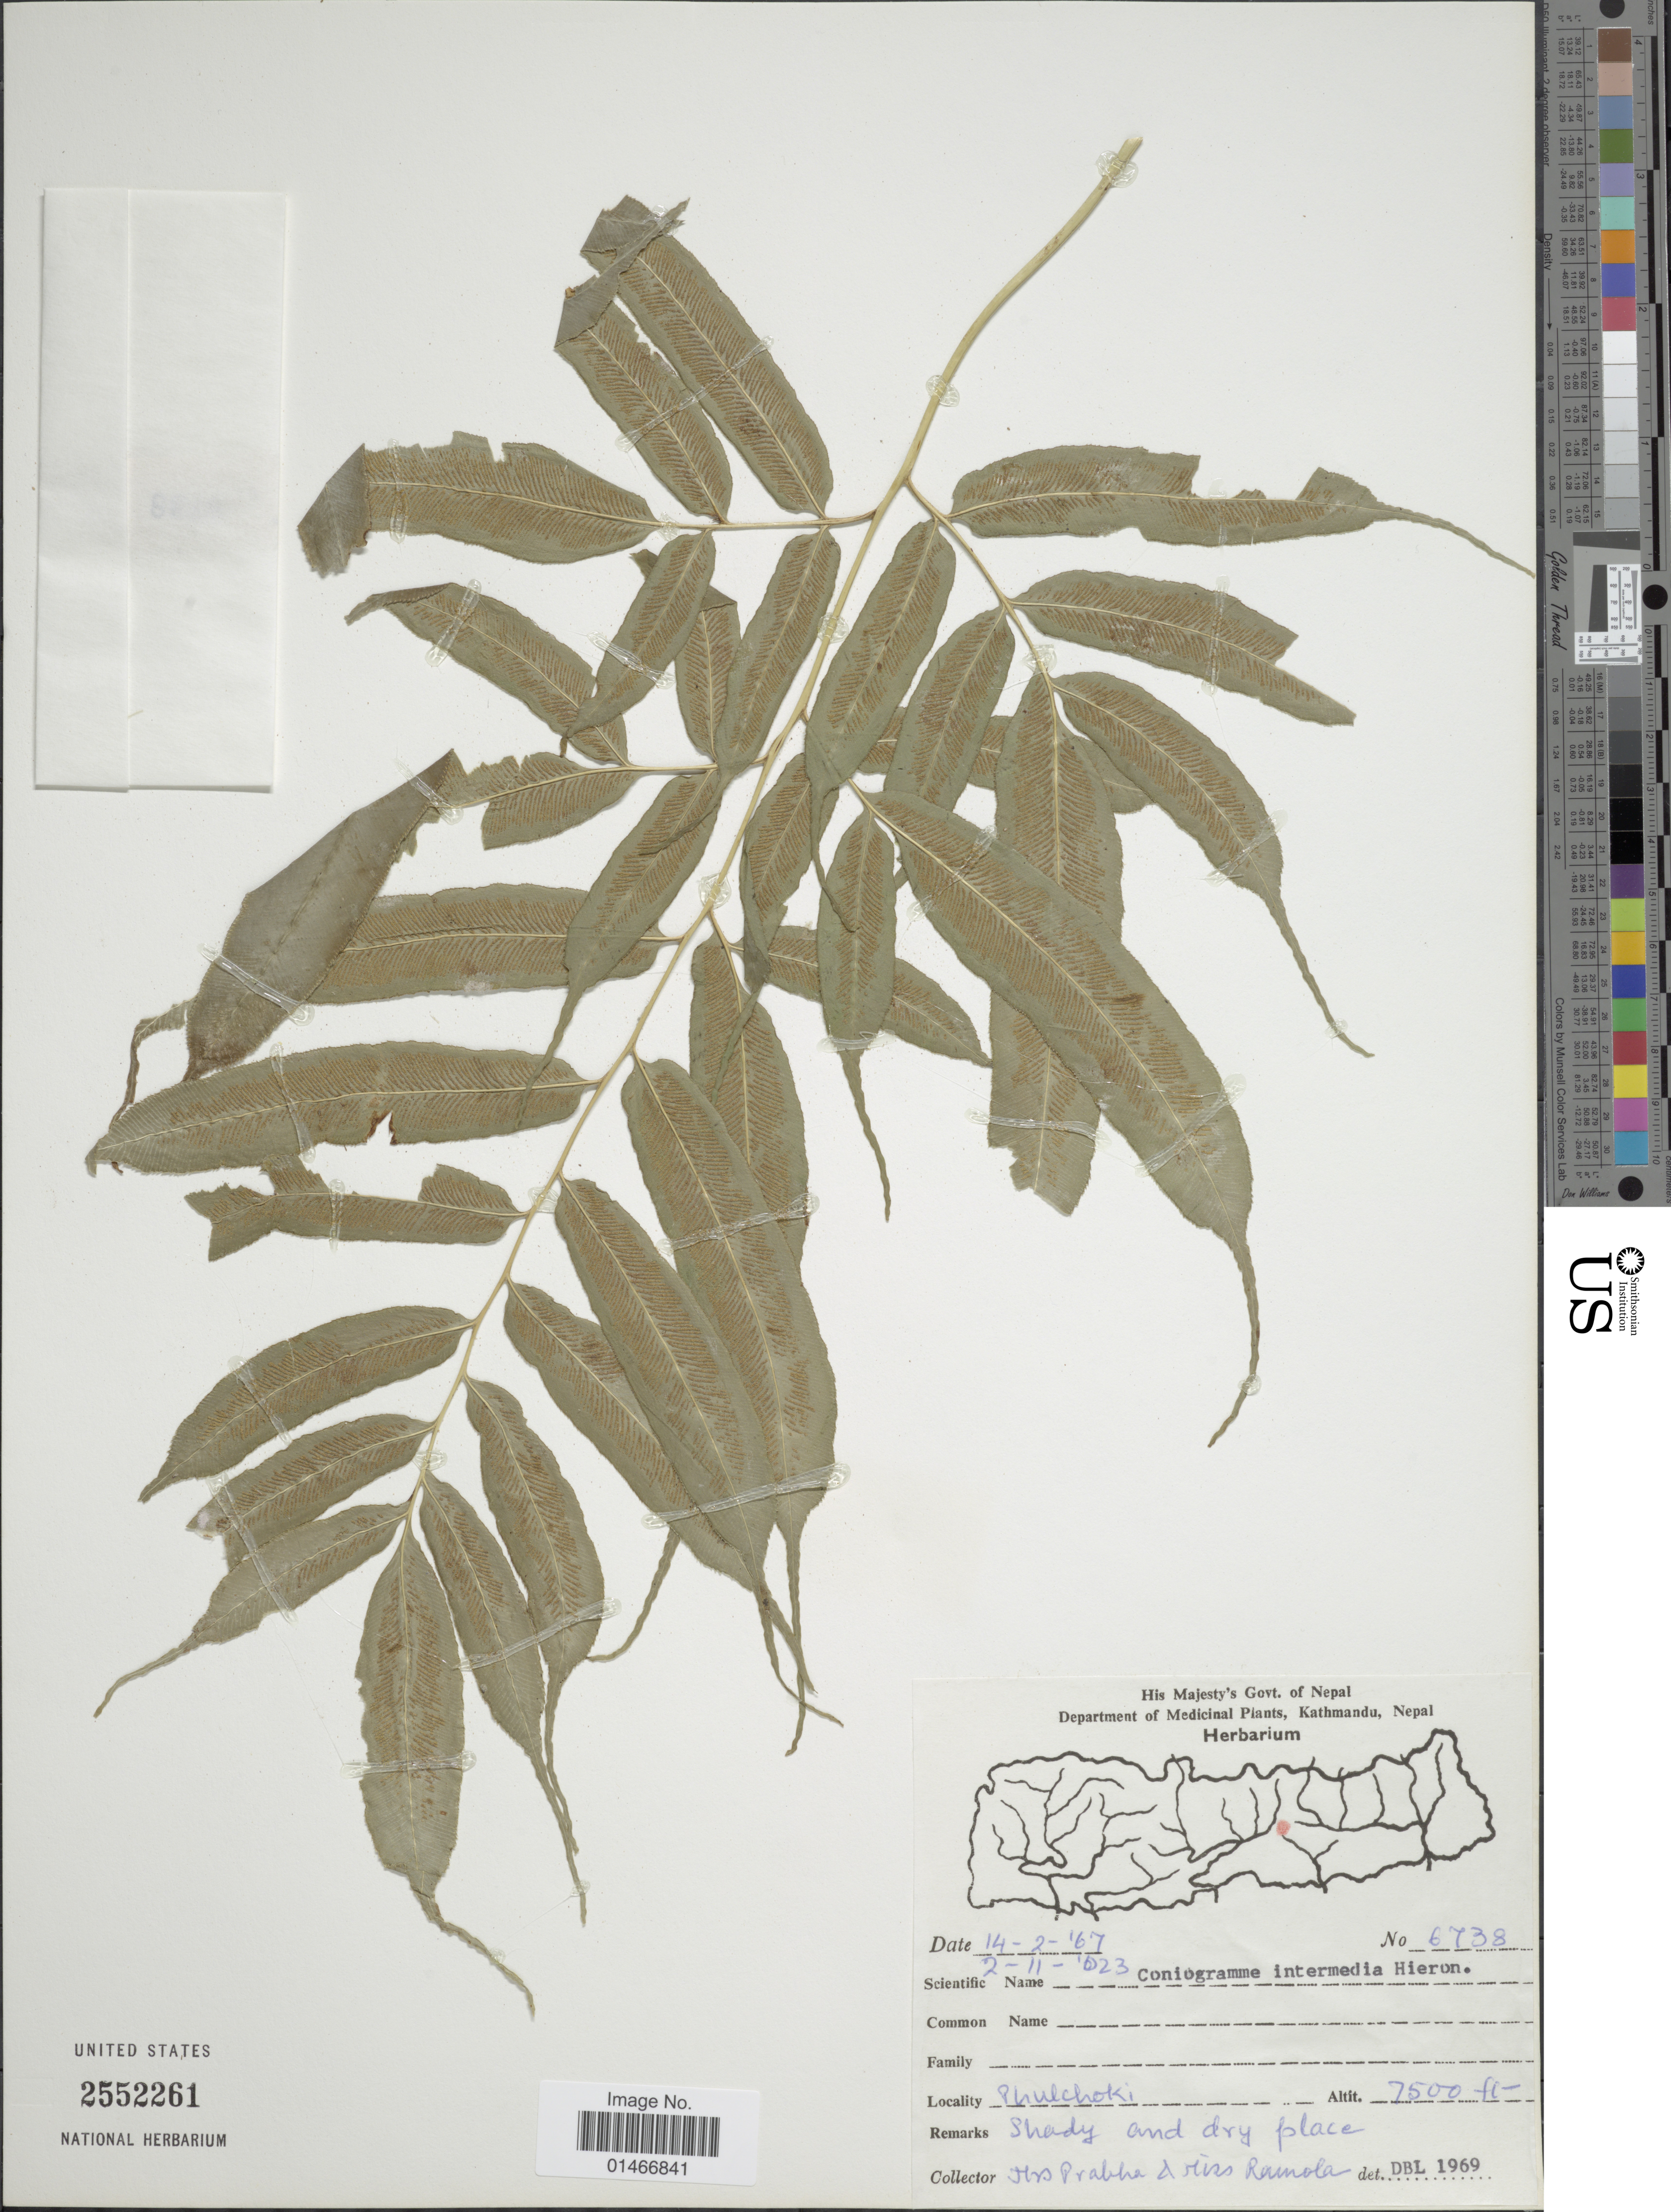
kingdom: Plantae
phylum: Tracheophyta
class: Polypodiopsida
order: Polypodiales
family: Pteridaceae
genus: Coniogramme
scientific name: Coniogramme intermedia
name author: Hieron.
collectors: P. Pradhan & R. Thapa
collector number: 6738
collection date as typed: Transcribed d/m/y: 14/2/67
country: Nepal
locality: Phulchoki.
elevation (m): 2286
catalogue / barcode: US 2552261